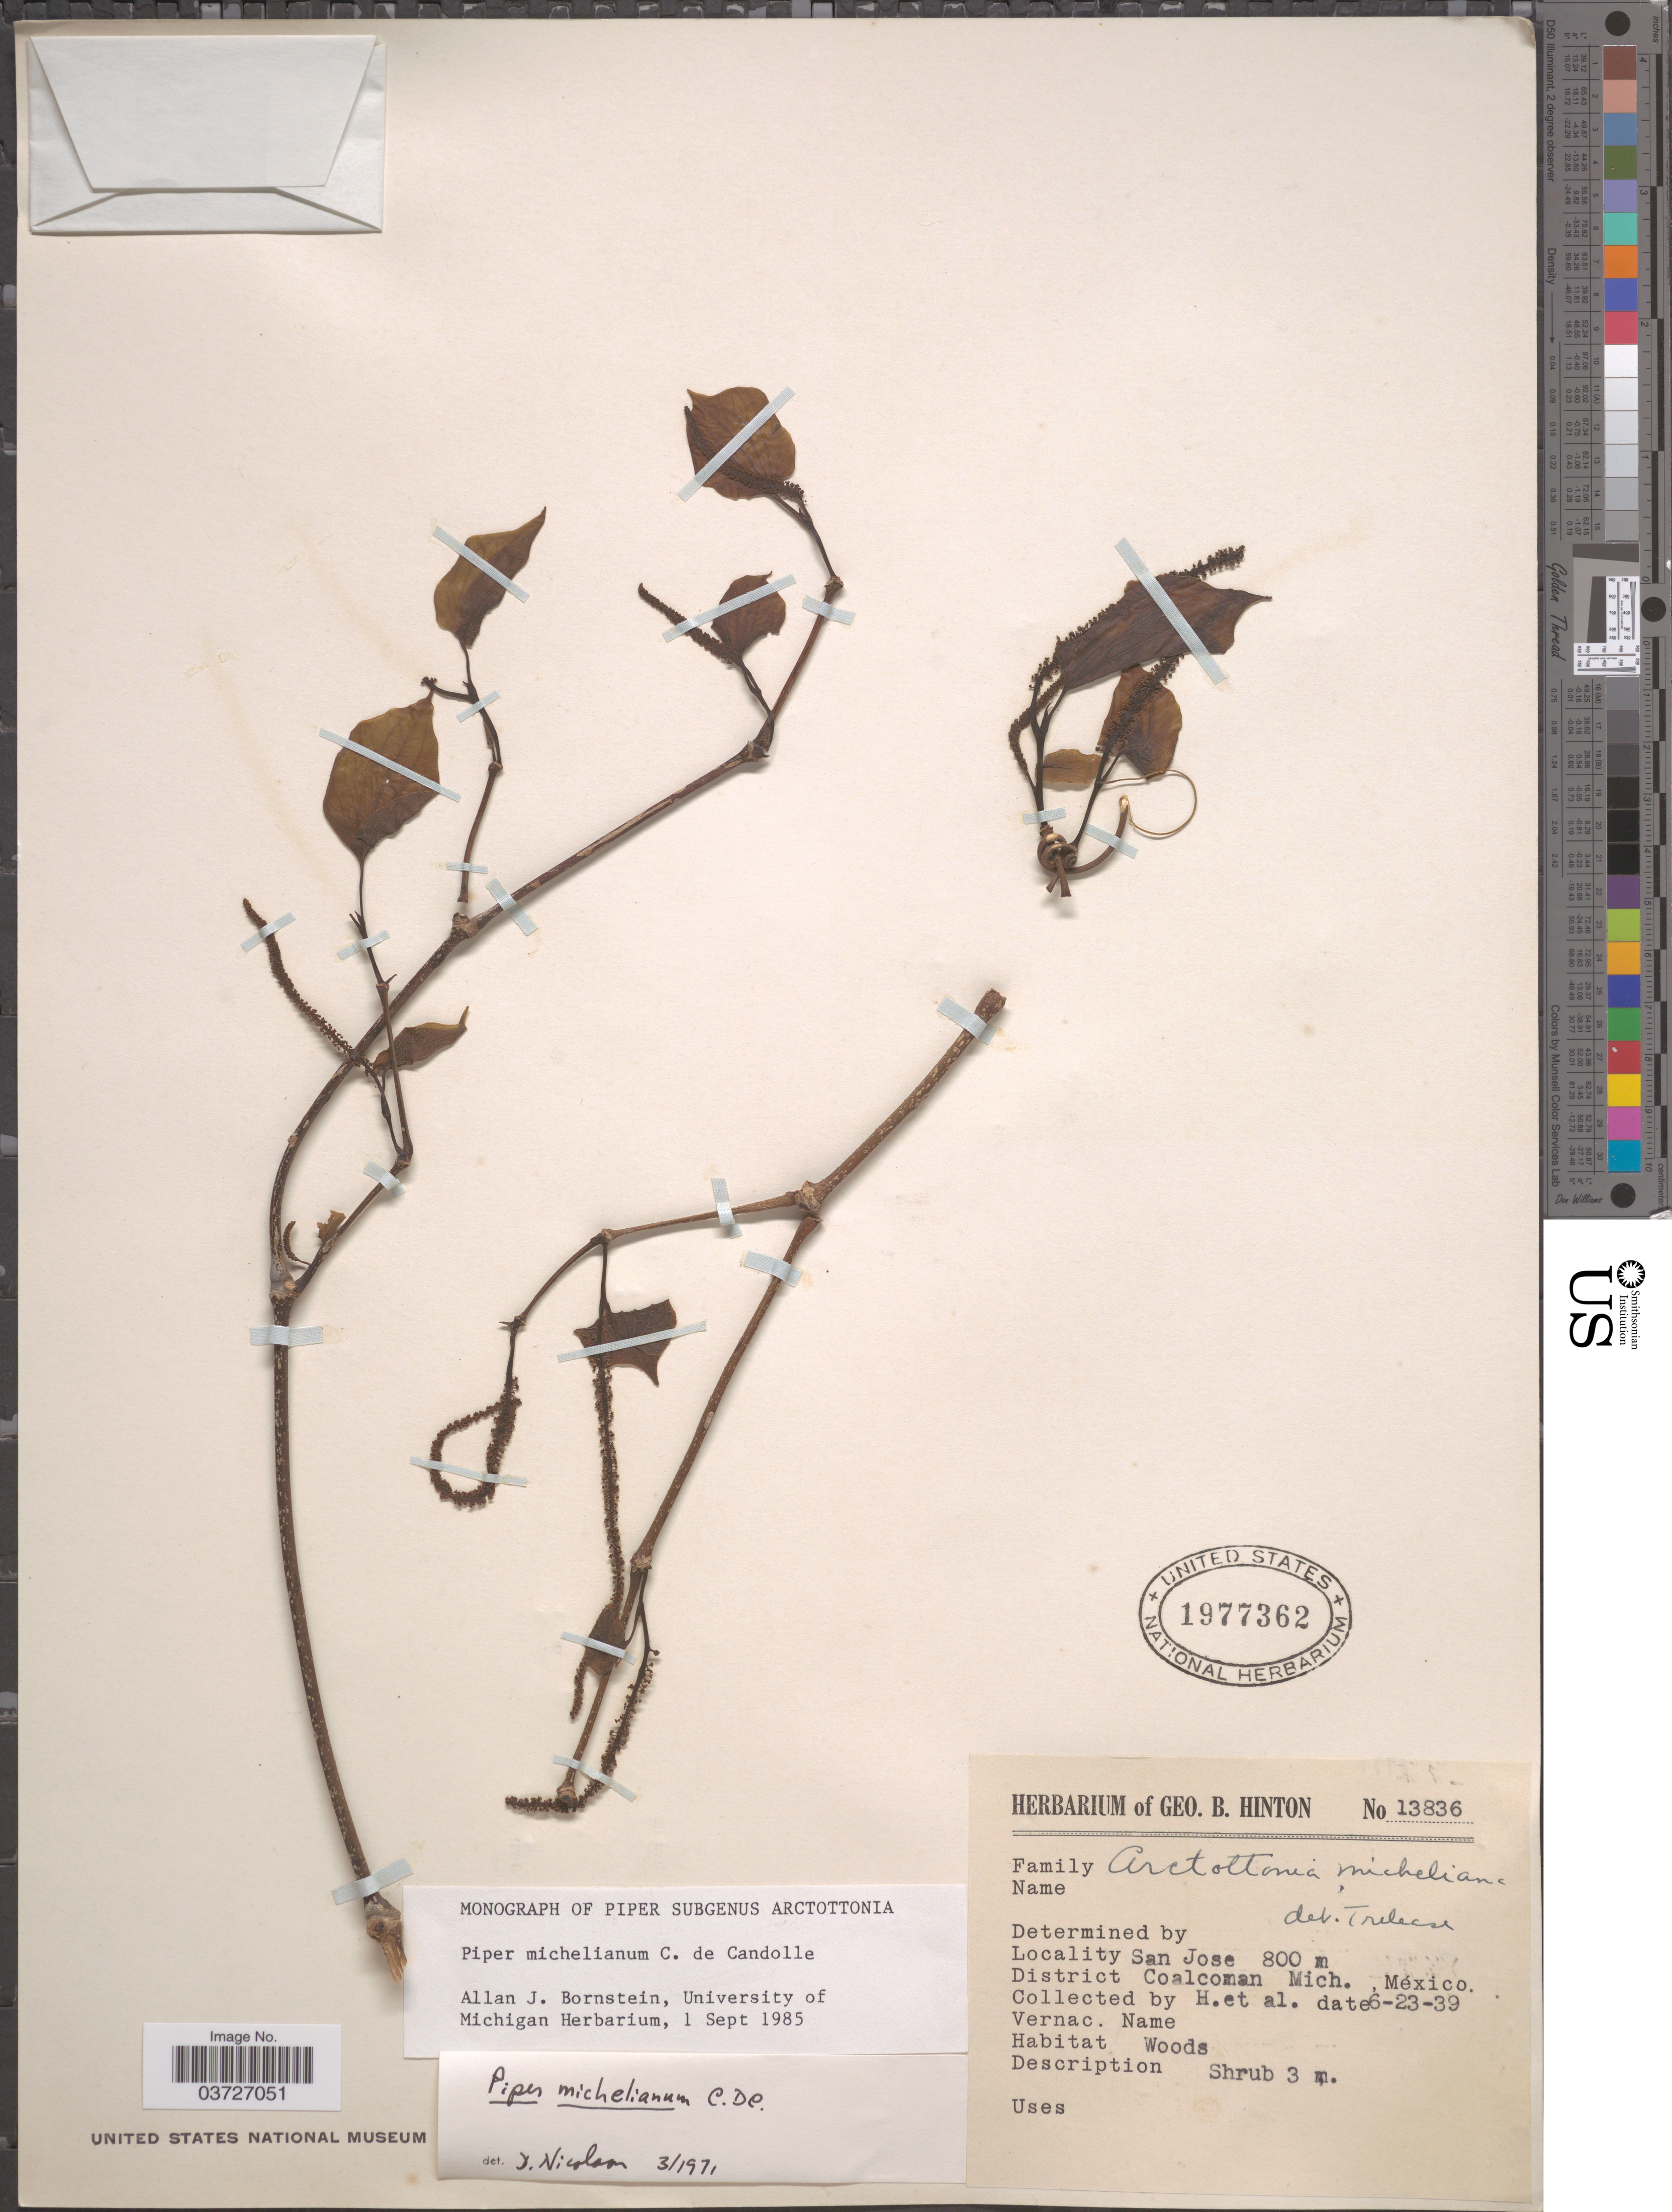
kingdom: Plantae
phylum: Tracheophyta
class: Magnoliopsida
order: Piperales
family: Piperaceae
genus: Piper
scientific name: Piper michelianum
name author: C. DC.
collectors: G. B. Hinton & et al.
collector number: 13836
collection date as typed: Transcribed d/m/y: 23/6/39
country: Mexico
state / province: Michoacán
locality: San Jose. District Coalcoman.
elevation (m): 800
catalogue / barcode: US 1977362